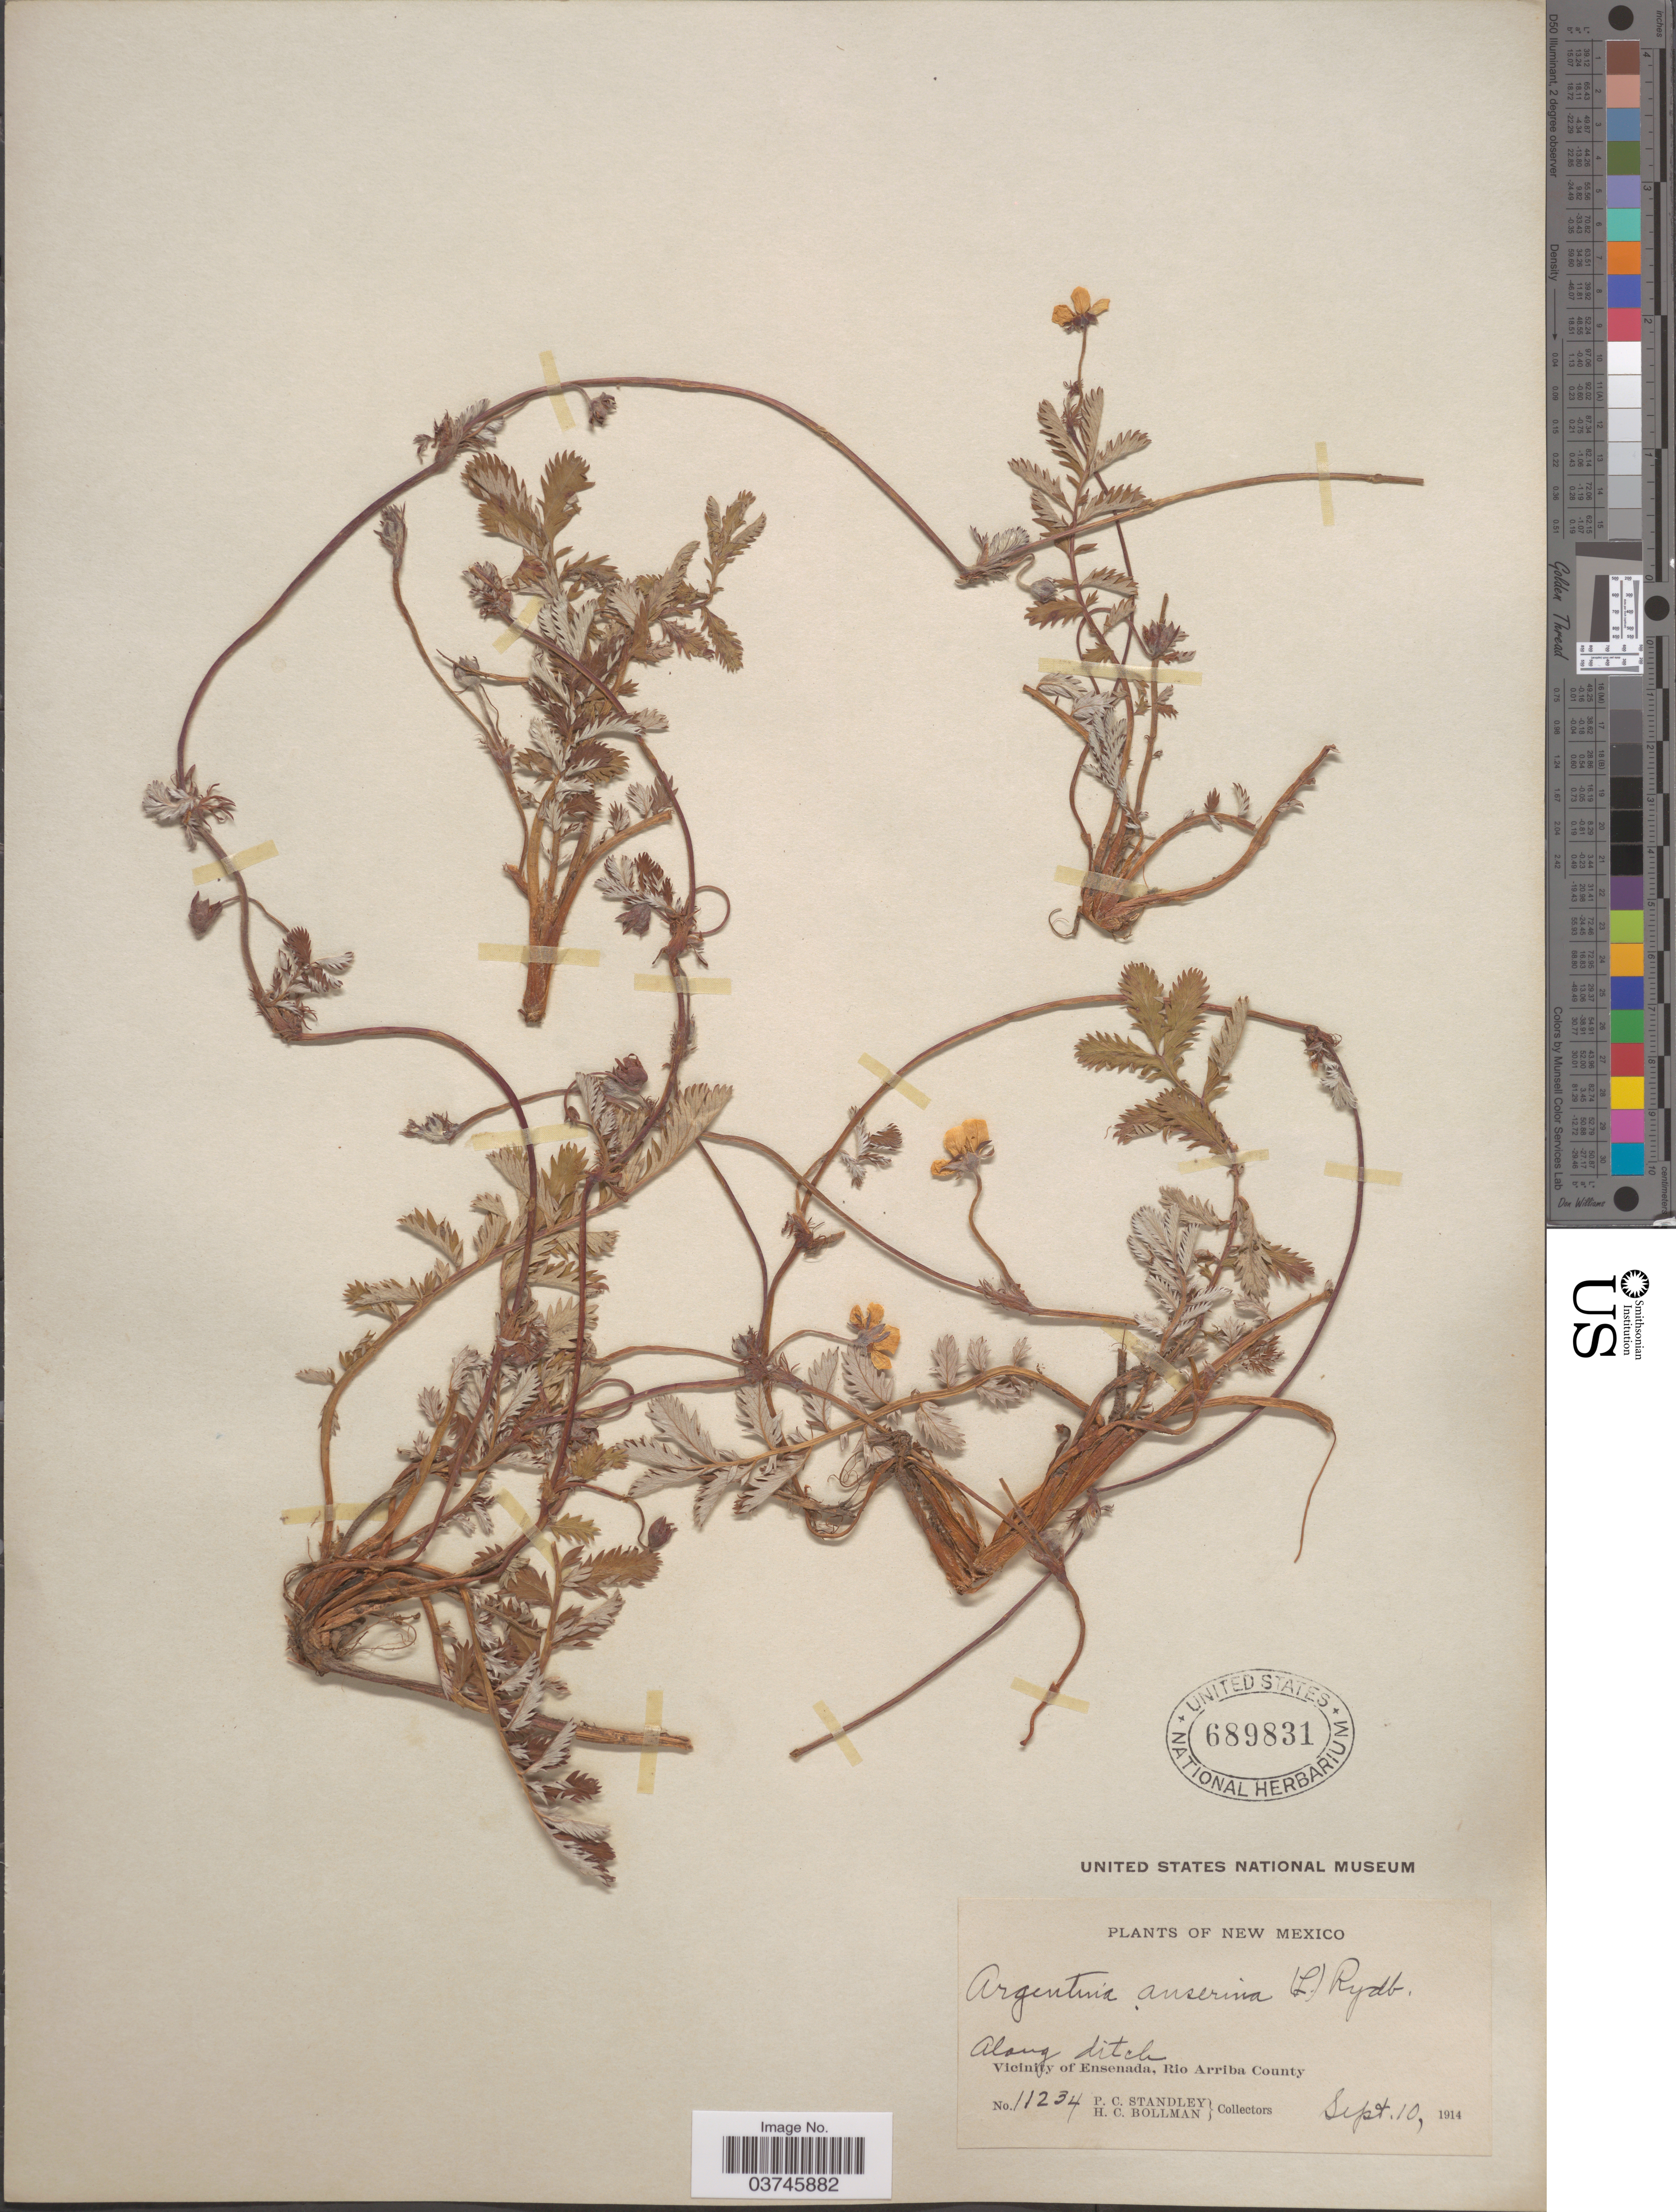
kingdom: Plantae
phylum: Tracheophyta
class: Magnoliopsida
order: Rosales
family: Rosaceae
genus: Argentina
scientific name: Argentina anserina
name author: (L.) Rydb.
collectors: P. C. Standley & H. C. Bollman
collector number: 11234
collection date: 1914-09-10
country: United States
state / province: New Mexico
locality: Along ditch. Vicinity of Ensenada, Rio Arriba County.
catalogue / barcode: US 689831